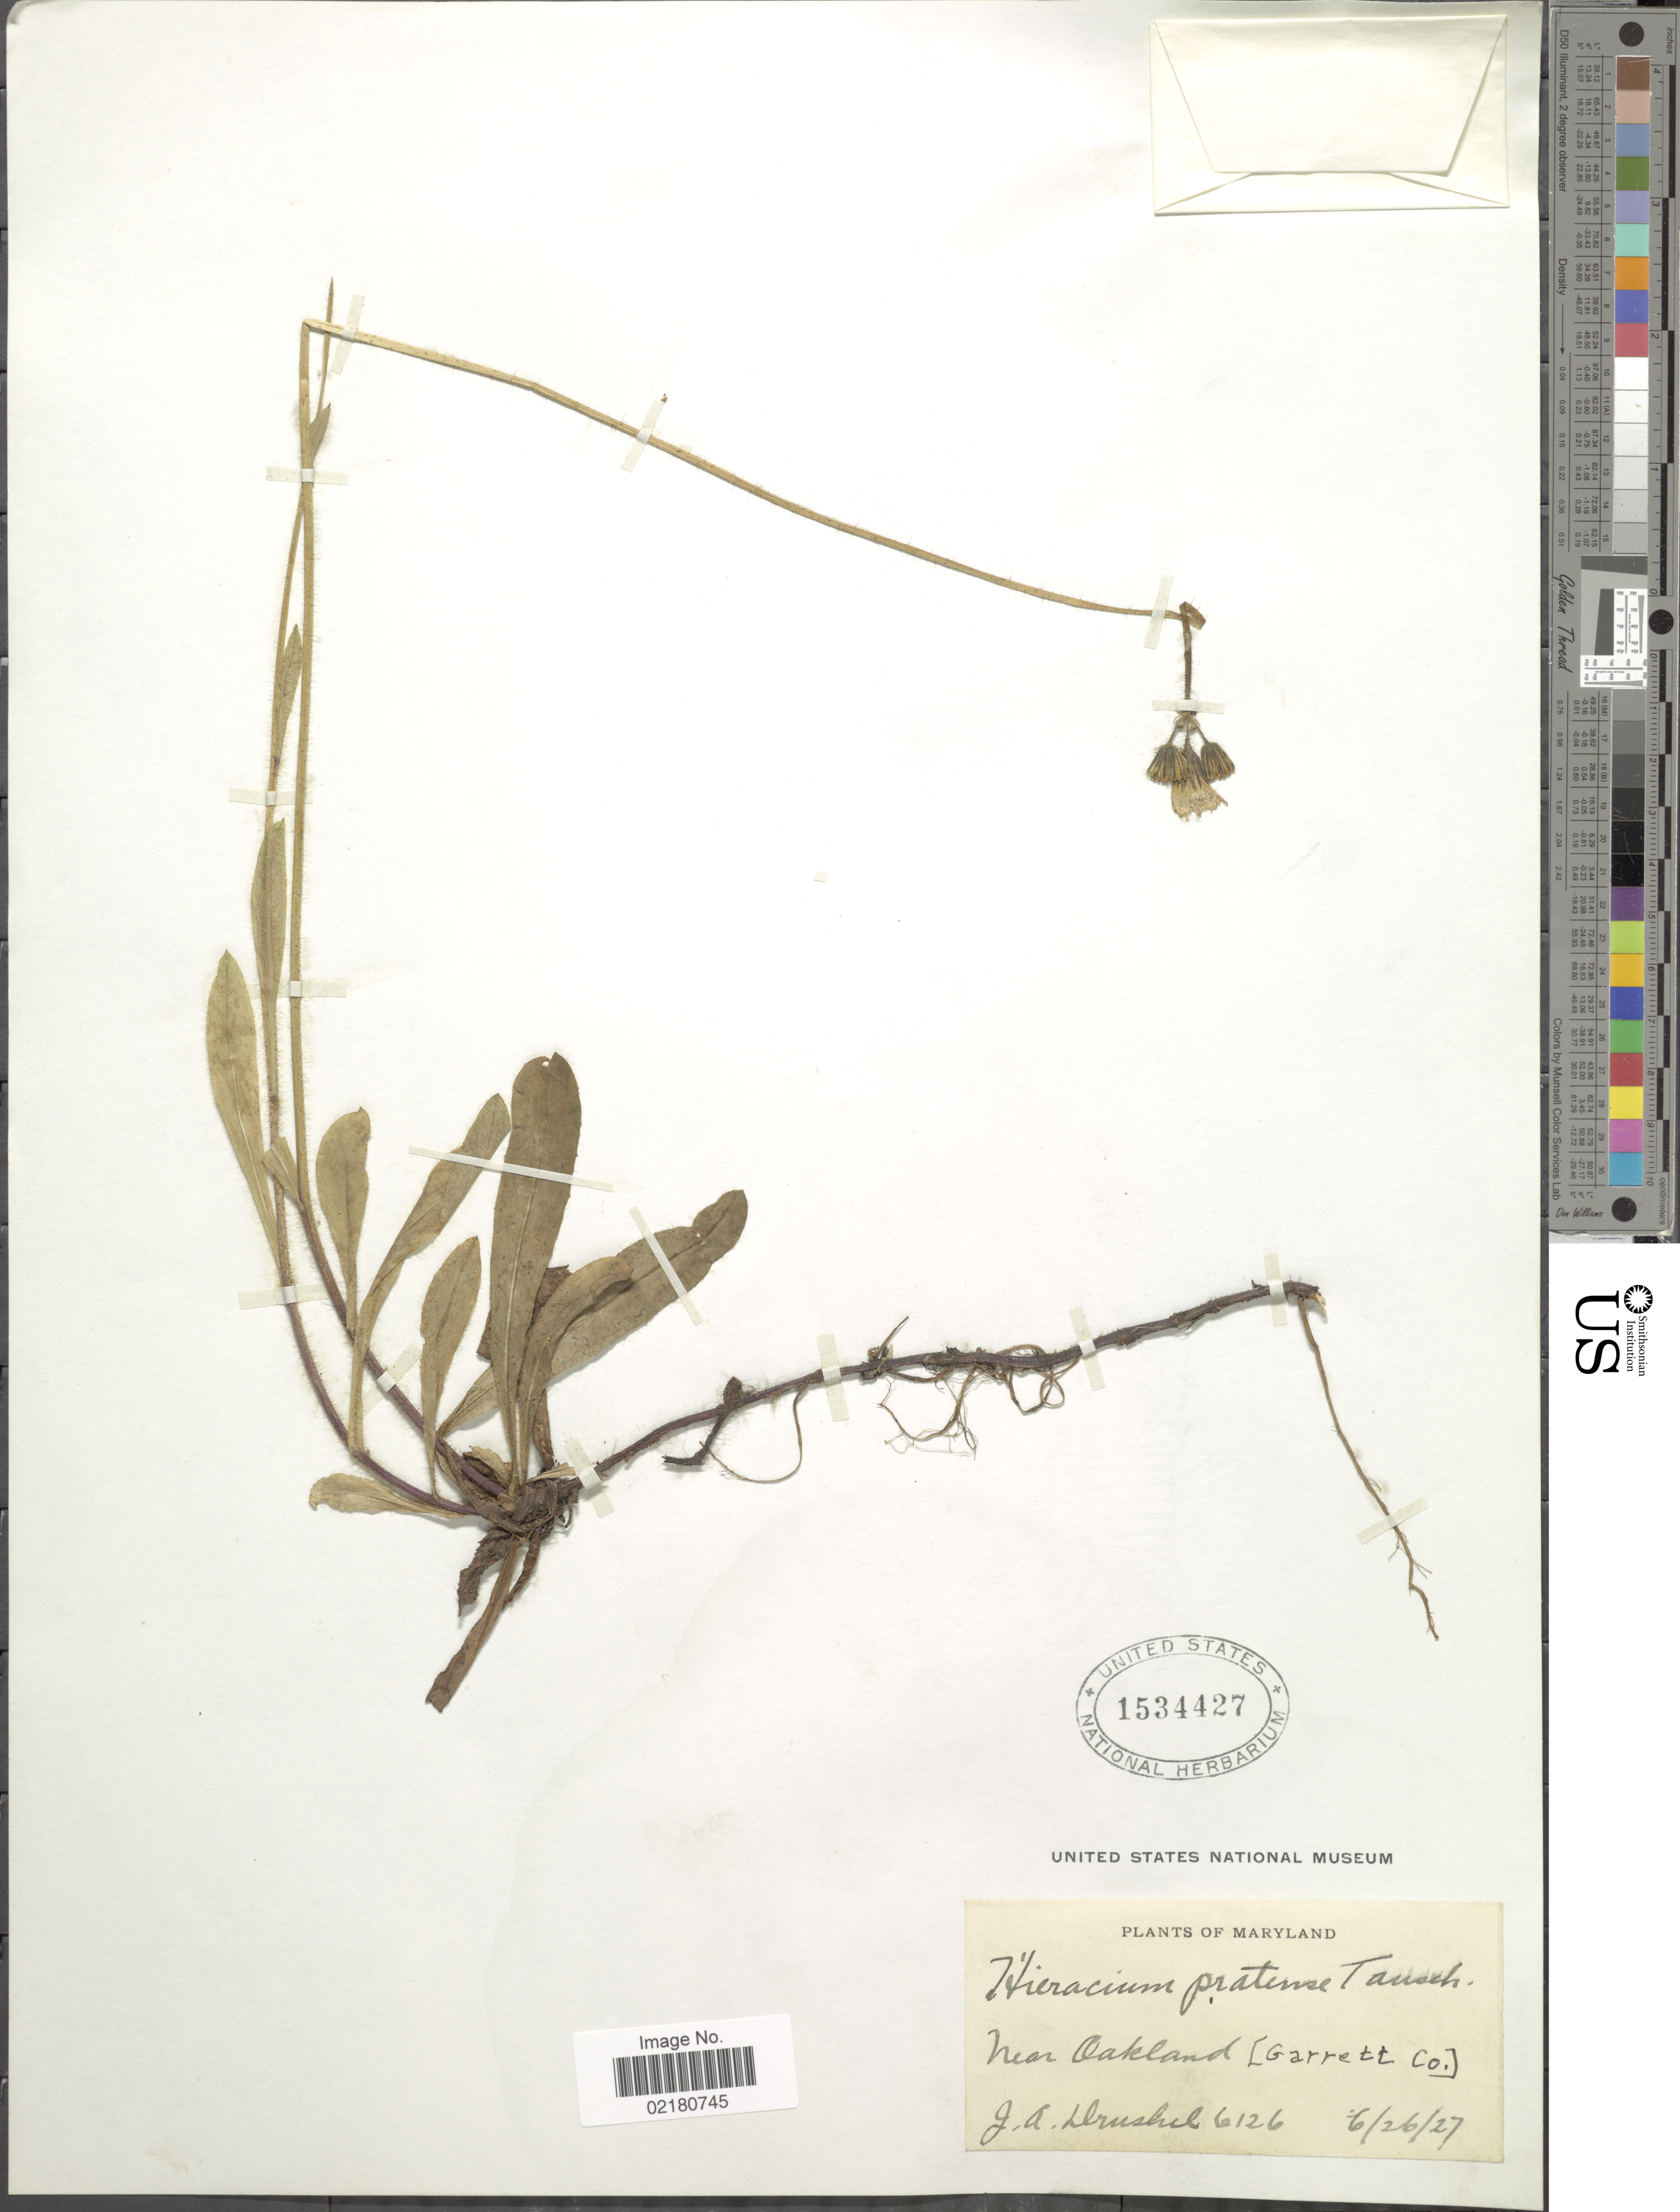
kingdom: Plantae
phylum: Tracheophyta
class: Magnoliopsida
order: Asterales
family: Asteraceae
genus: Pilosella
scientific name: Pilosella caespitosa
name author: (Dumort.) P. D. Sell & C. West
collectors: J. A. Drushel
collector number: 6126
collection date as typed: Transcribed d/m/y: 26/6/27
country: United States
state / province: Maryland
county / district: Garrett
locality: Near Oakland (Garrett Co)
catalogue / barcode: US 1534427